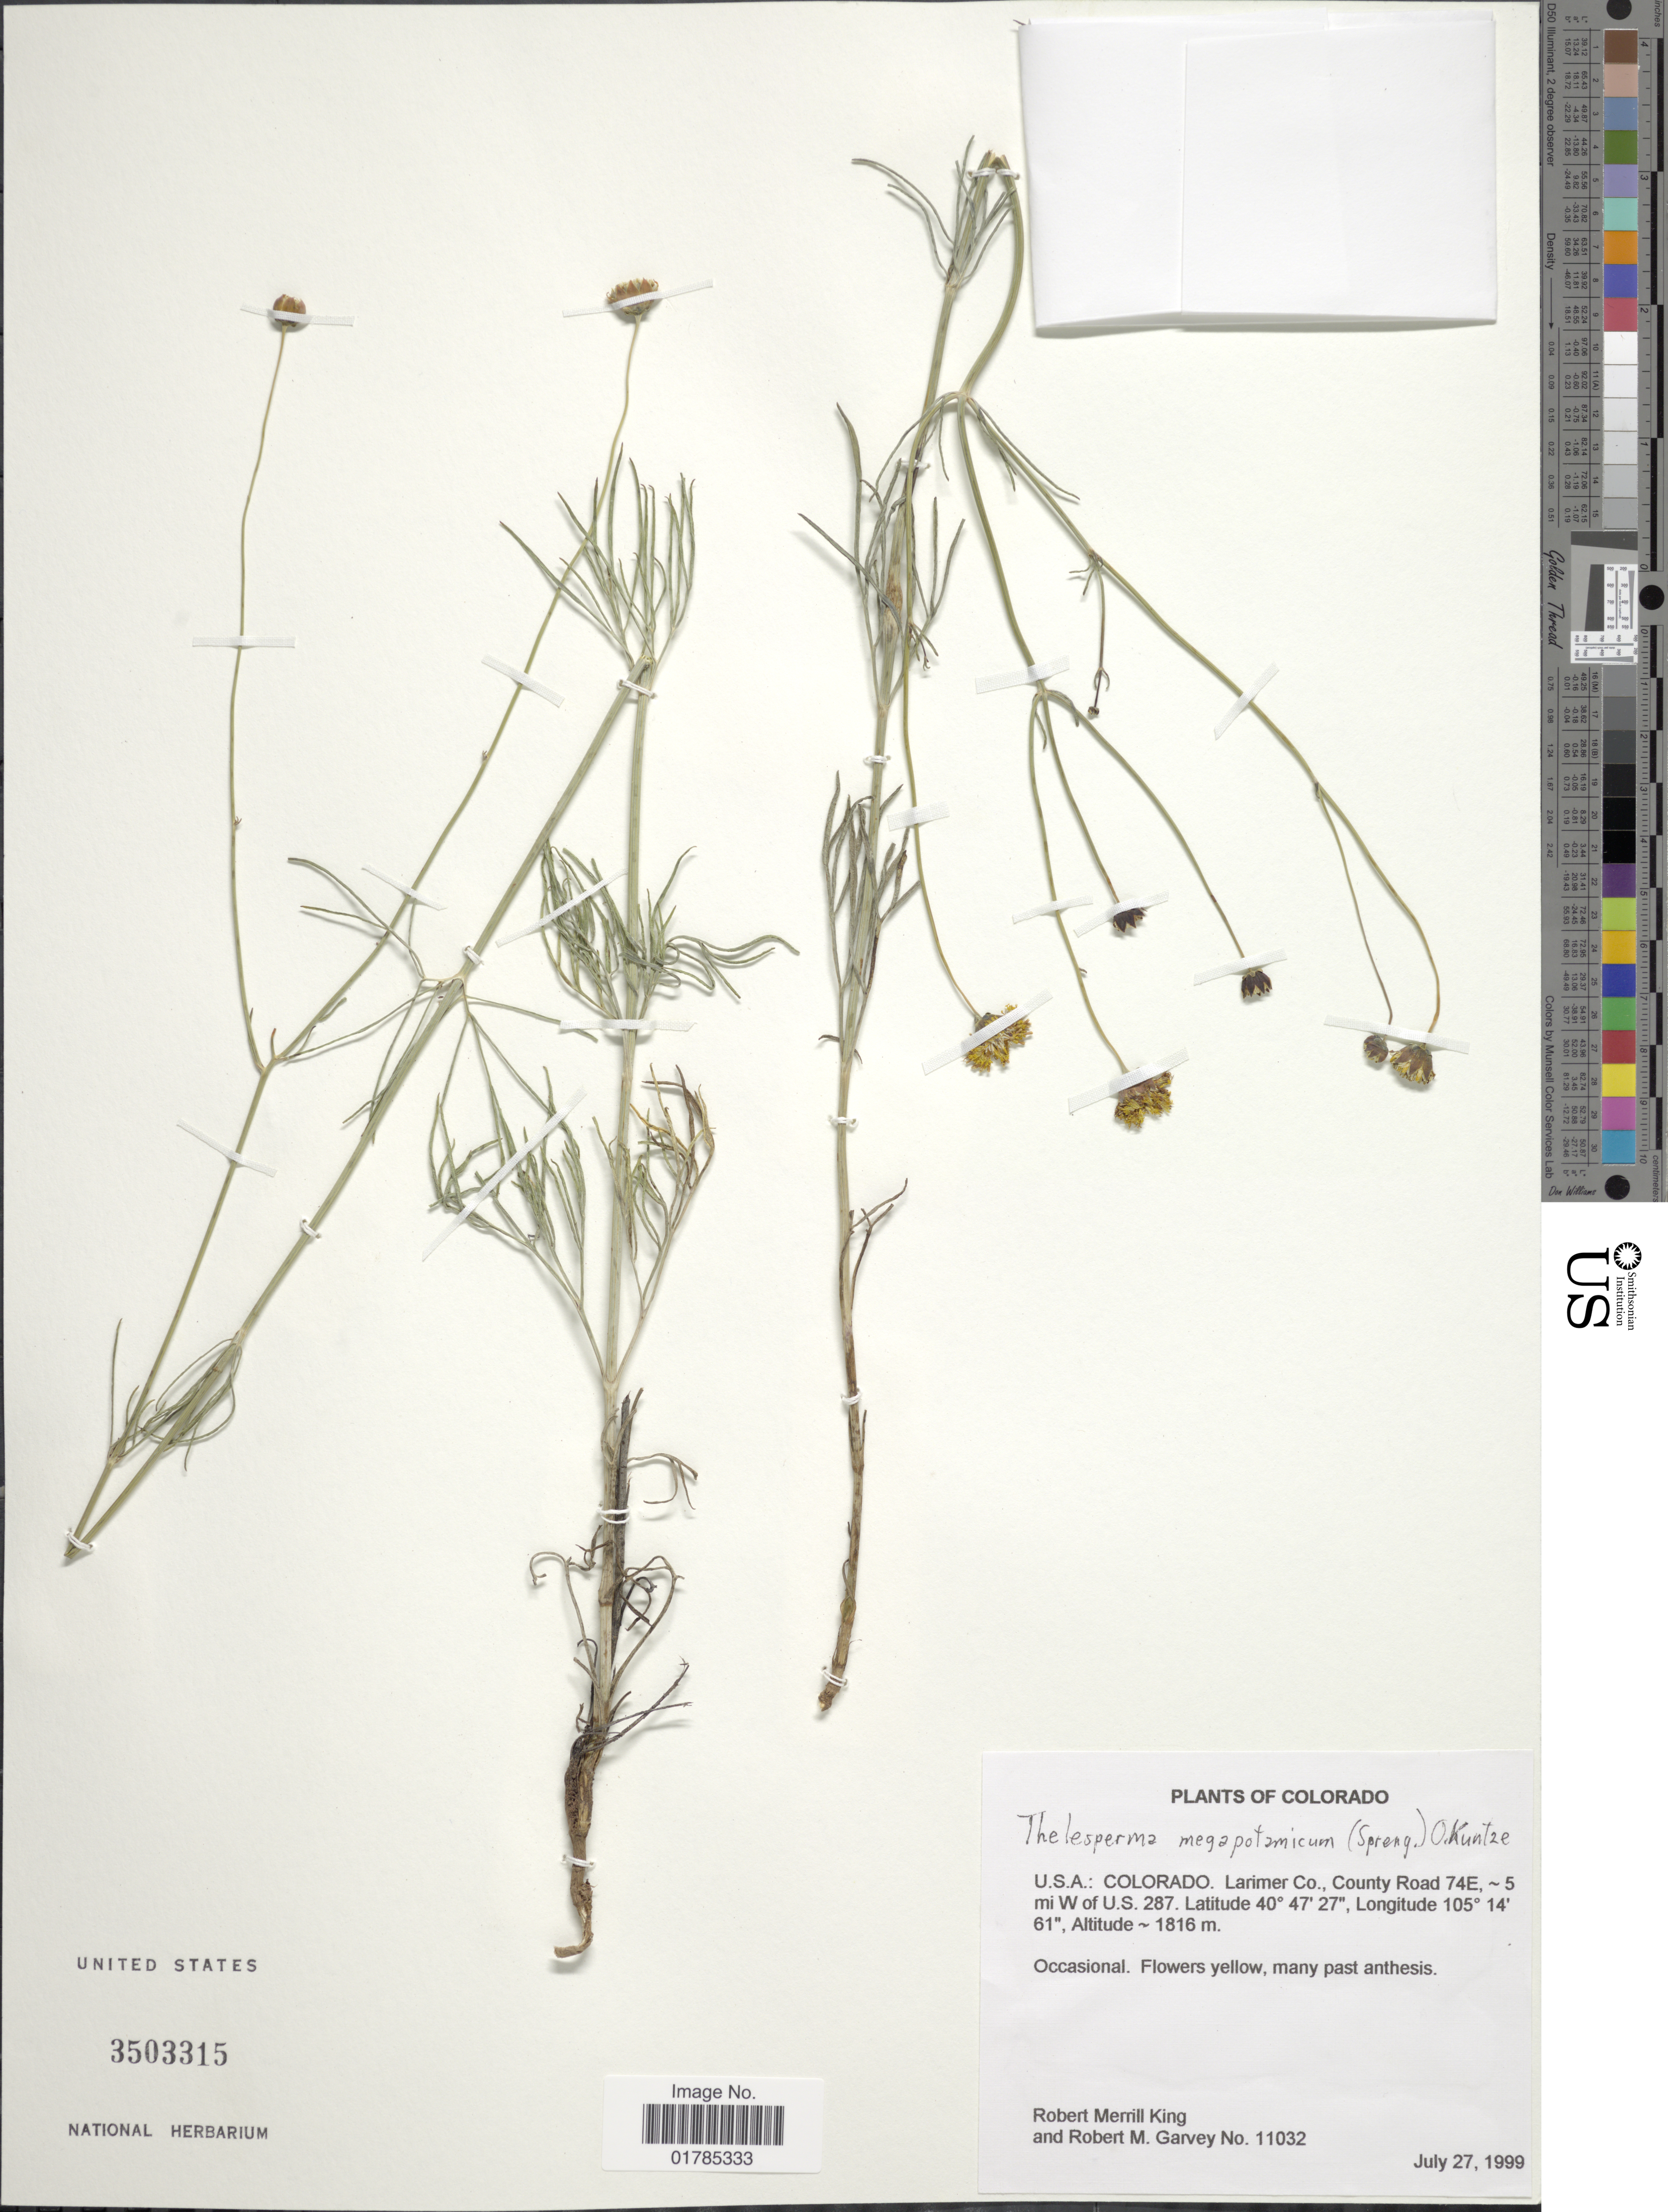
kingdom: Plantae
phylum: Tracheophyta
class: Magnoliopsida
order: Asterales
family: Asteraceae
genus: Thelesperma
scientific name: Thelesperma megapotamicum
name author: (Spreng.) Herter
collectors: R. M. King & R. Garvey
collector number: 11032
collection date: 1999-07-27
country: United States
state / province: Colorado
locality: Larimer Co., Colorado, County Road 74 E , '5 mi W of U.S. 287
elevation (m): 1816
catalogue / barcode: US 3503315